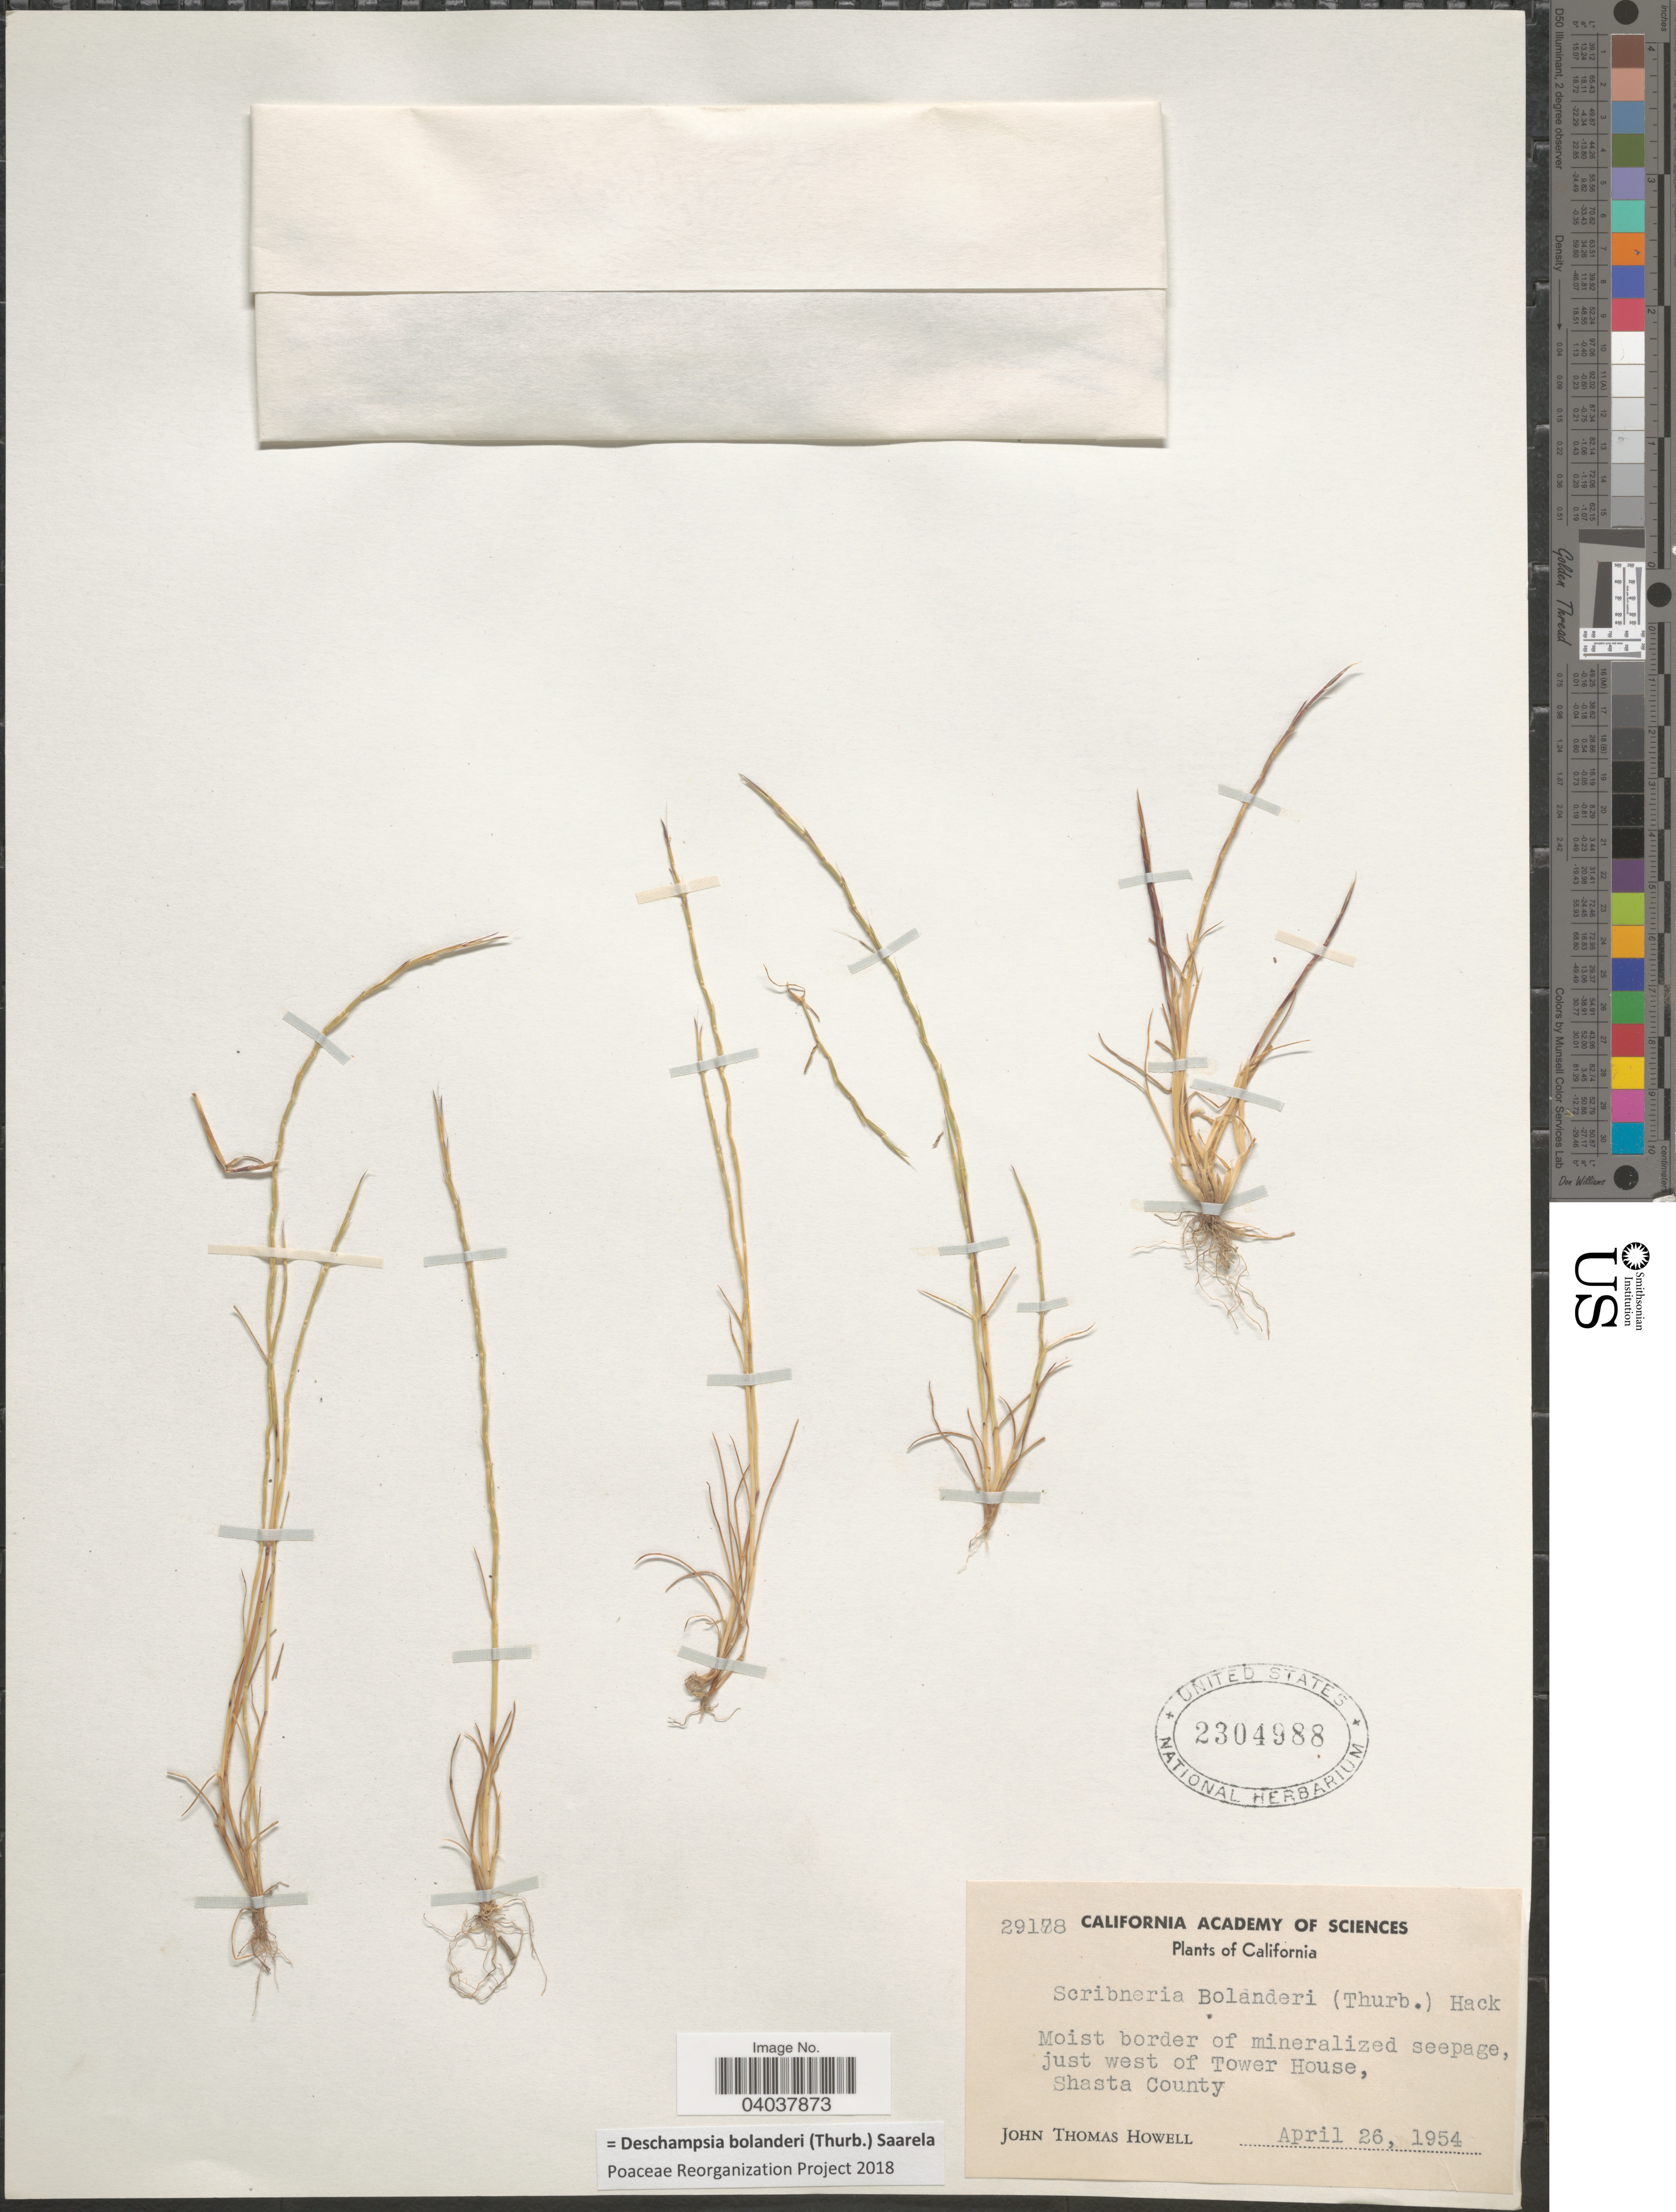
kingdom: Plantae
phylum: Tracheophyta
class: Liliopsida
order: Poales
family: Poaceae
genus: Deschampsia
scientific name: Deschampsia bolanderi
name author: (Thurb.) Saarela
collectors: J. T. Howell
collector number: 29178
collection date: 1954-04-26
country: United States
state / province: California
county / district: Shasta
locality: Just west of Tower House, Shasta County.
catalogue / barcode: US 2304988